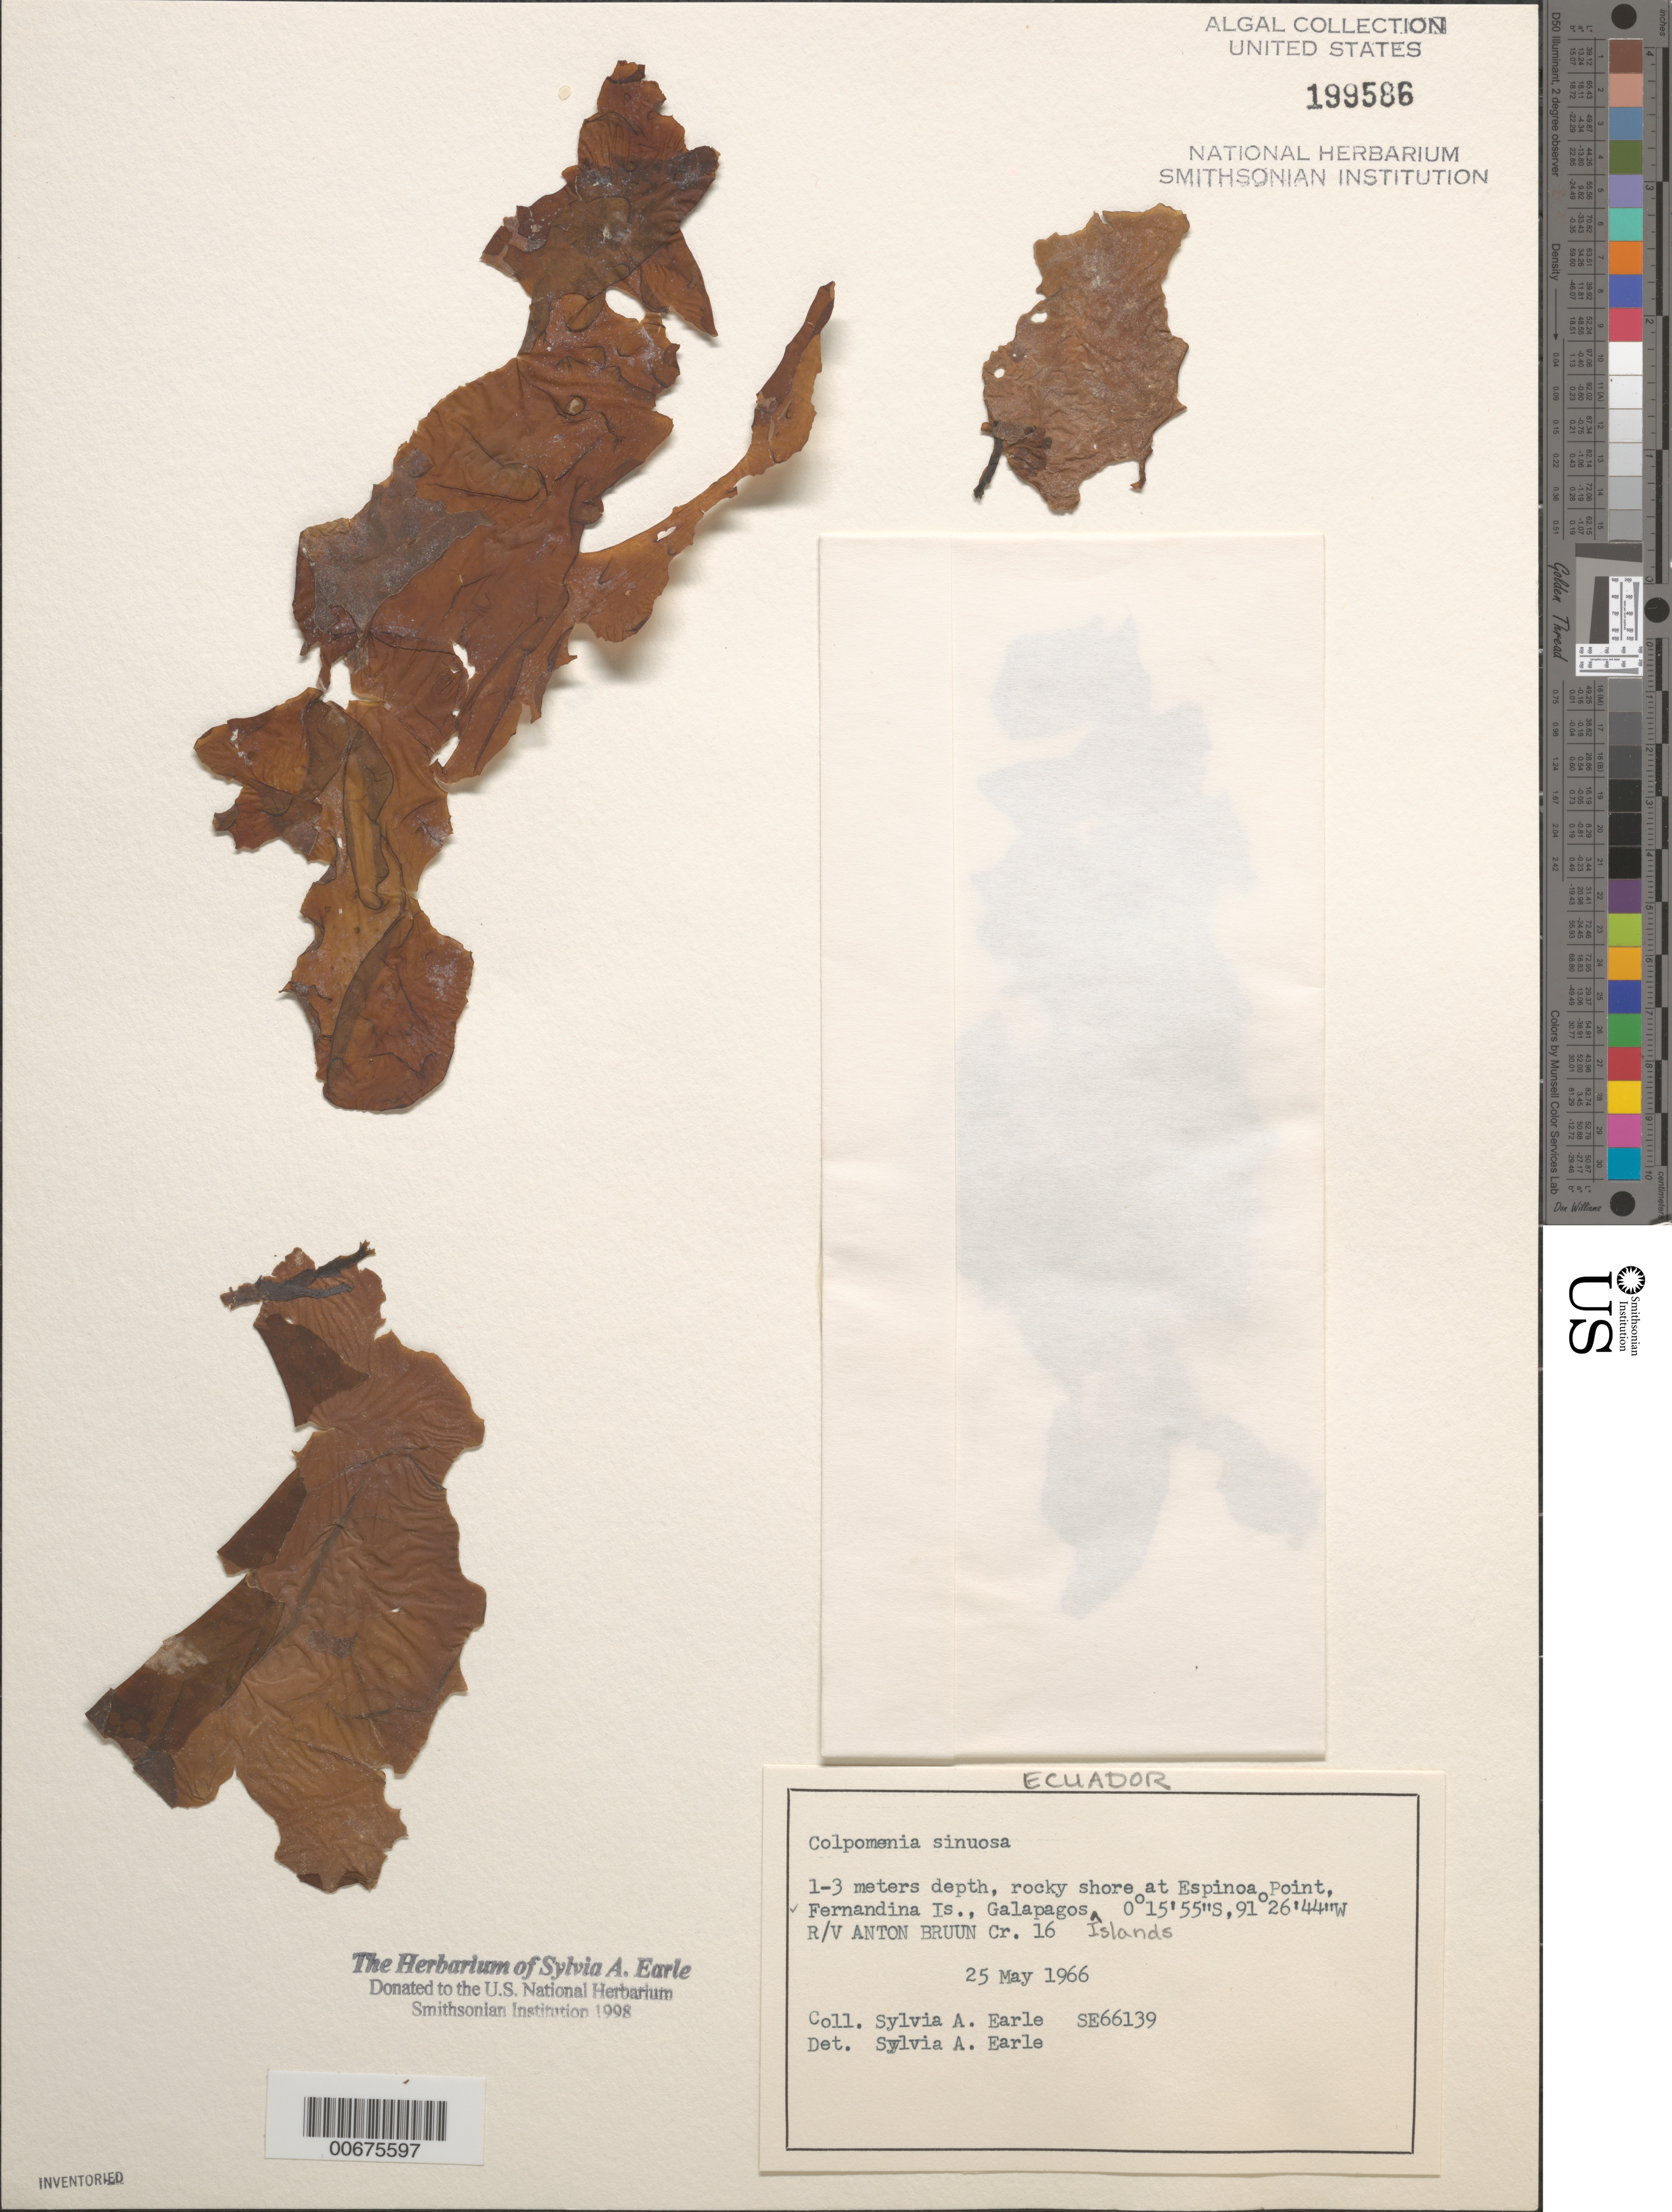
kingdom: Chromista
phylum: Ochrophyta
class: Phaeophyceae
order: Scytosiphonales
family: Scytosiphonaceae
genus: Colpomenia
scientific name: Colpomenia sinuosa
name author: (K. Mert. ex Roth) Derbes & Solier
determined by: Earle, S. A.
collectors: S. A. Earle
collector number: Se 66139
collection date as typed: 25 May 1966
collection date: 1966-05-25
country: Ecuador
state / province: Colón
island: Fernandina [Narborough]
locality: Espinoa Point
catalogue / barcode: US 199586